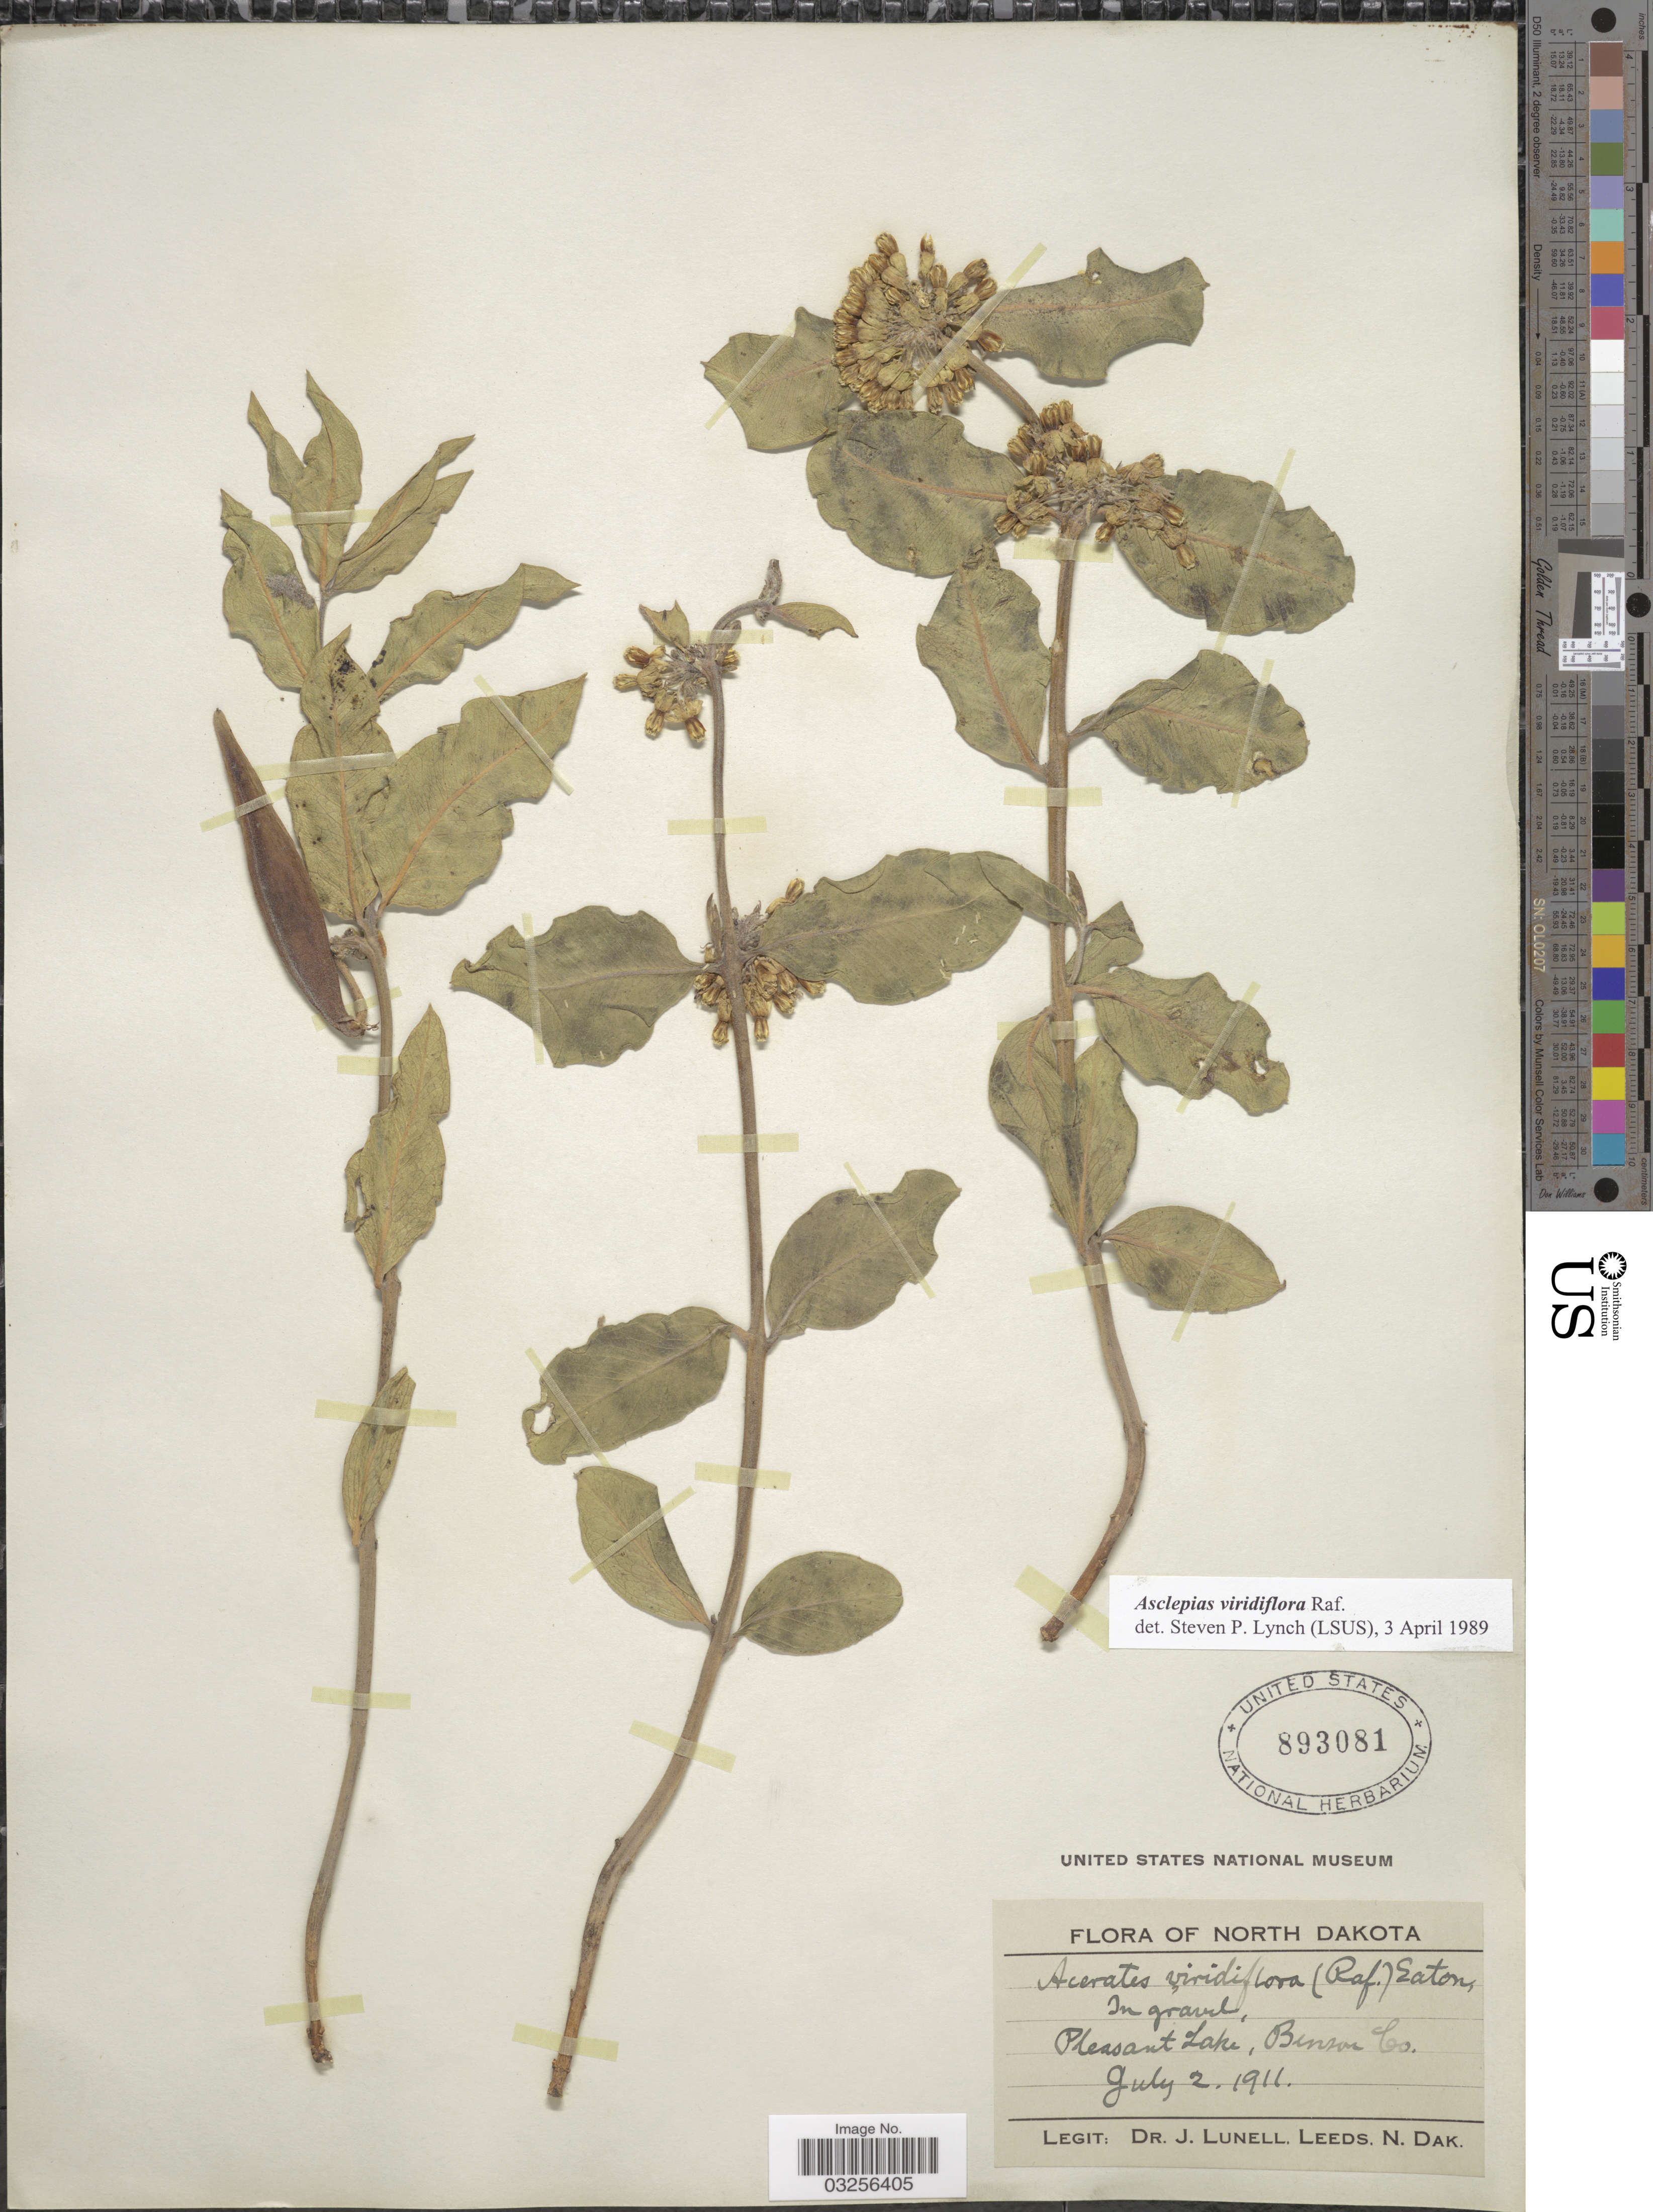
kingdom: Plantae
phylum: Tracheophyta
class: Magnoliopsida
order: Gentianales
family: Apocynaceae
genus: Asclepias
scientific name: Asclepias viridiflora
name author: Raf.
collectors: J. Leeds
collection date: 1911-07-02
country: United States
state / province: North Dakota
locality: Pleasant Lake, Benson Co.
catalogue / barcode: US 893081